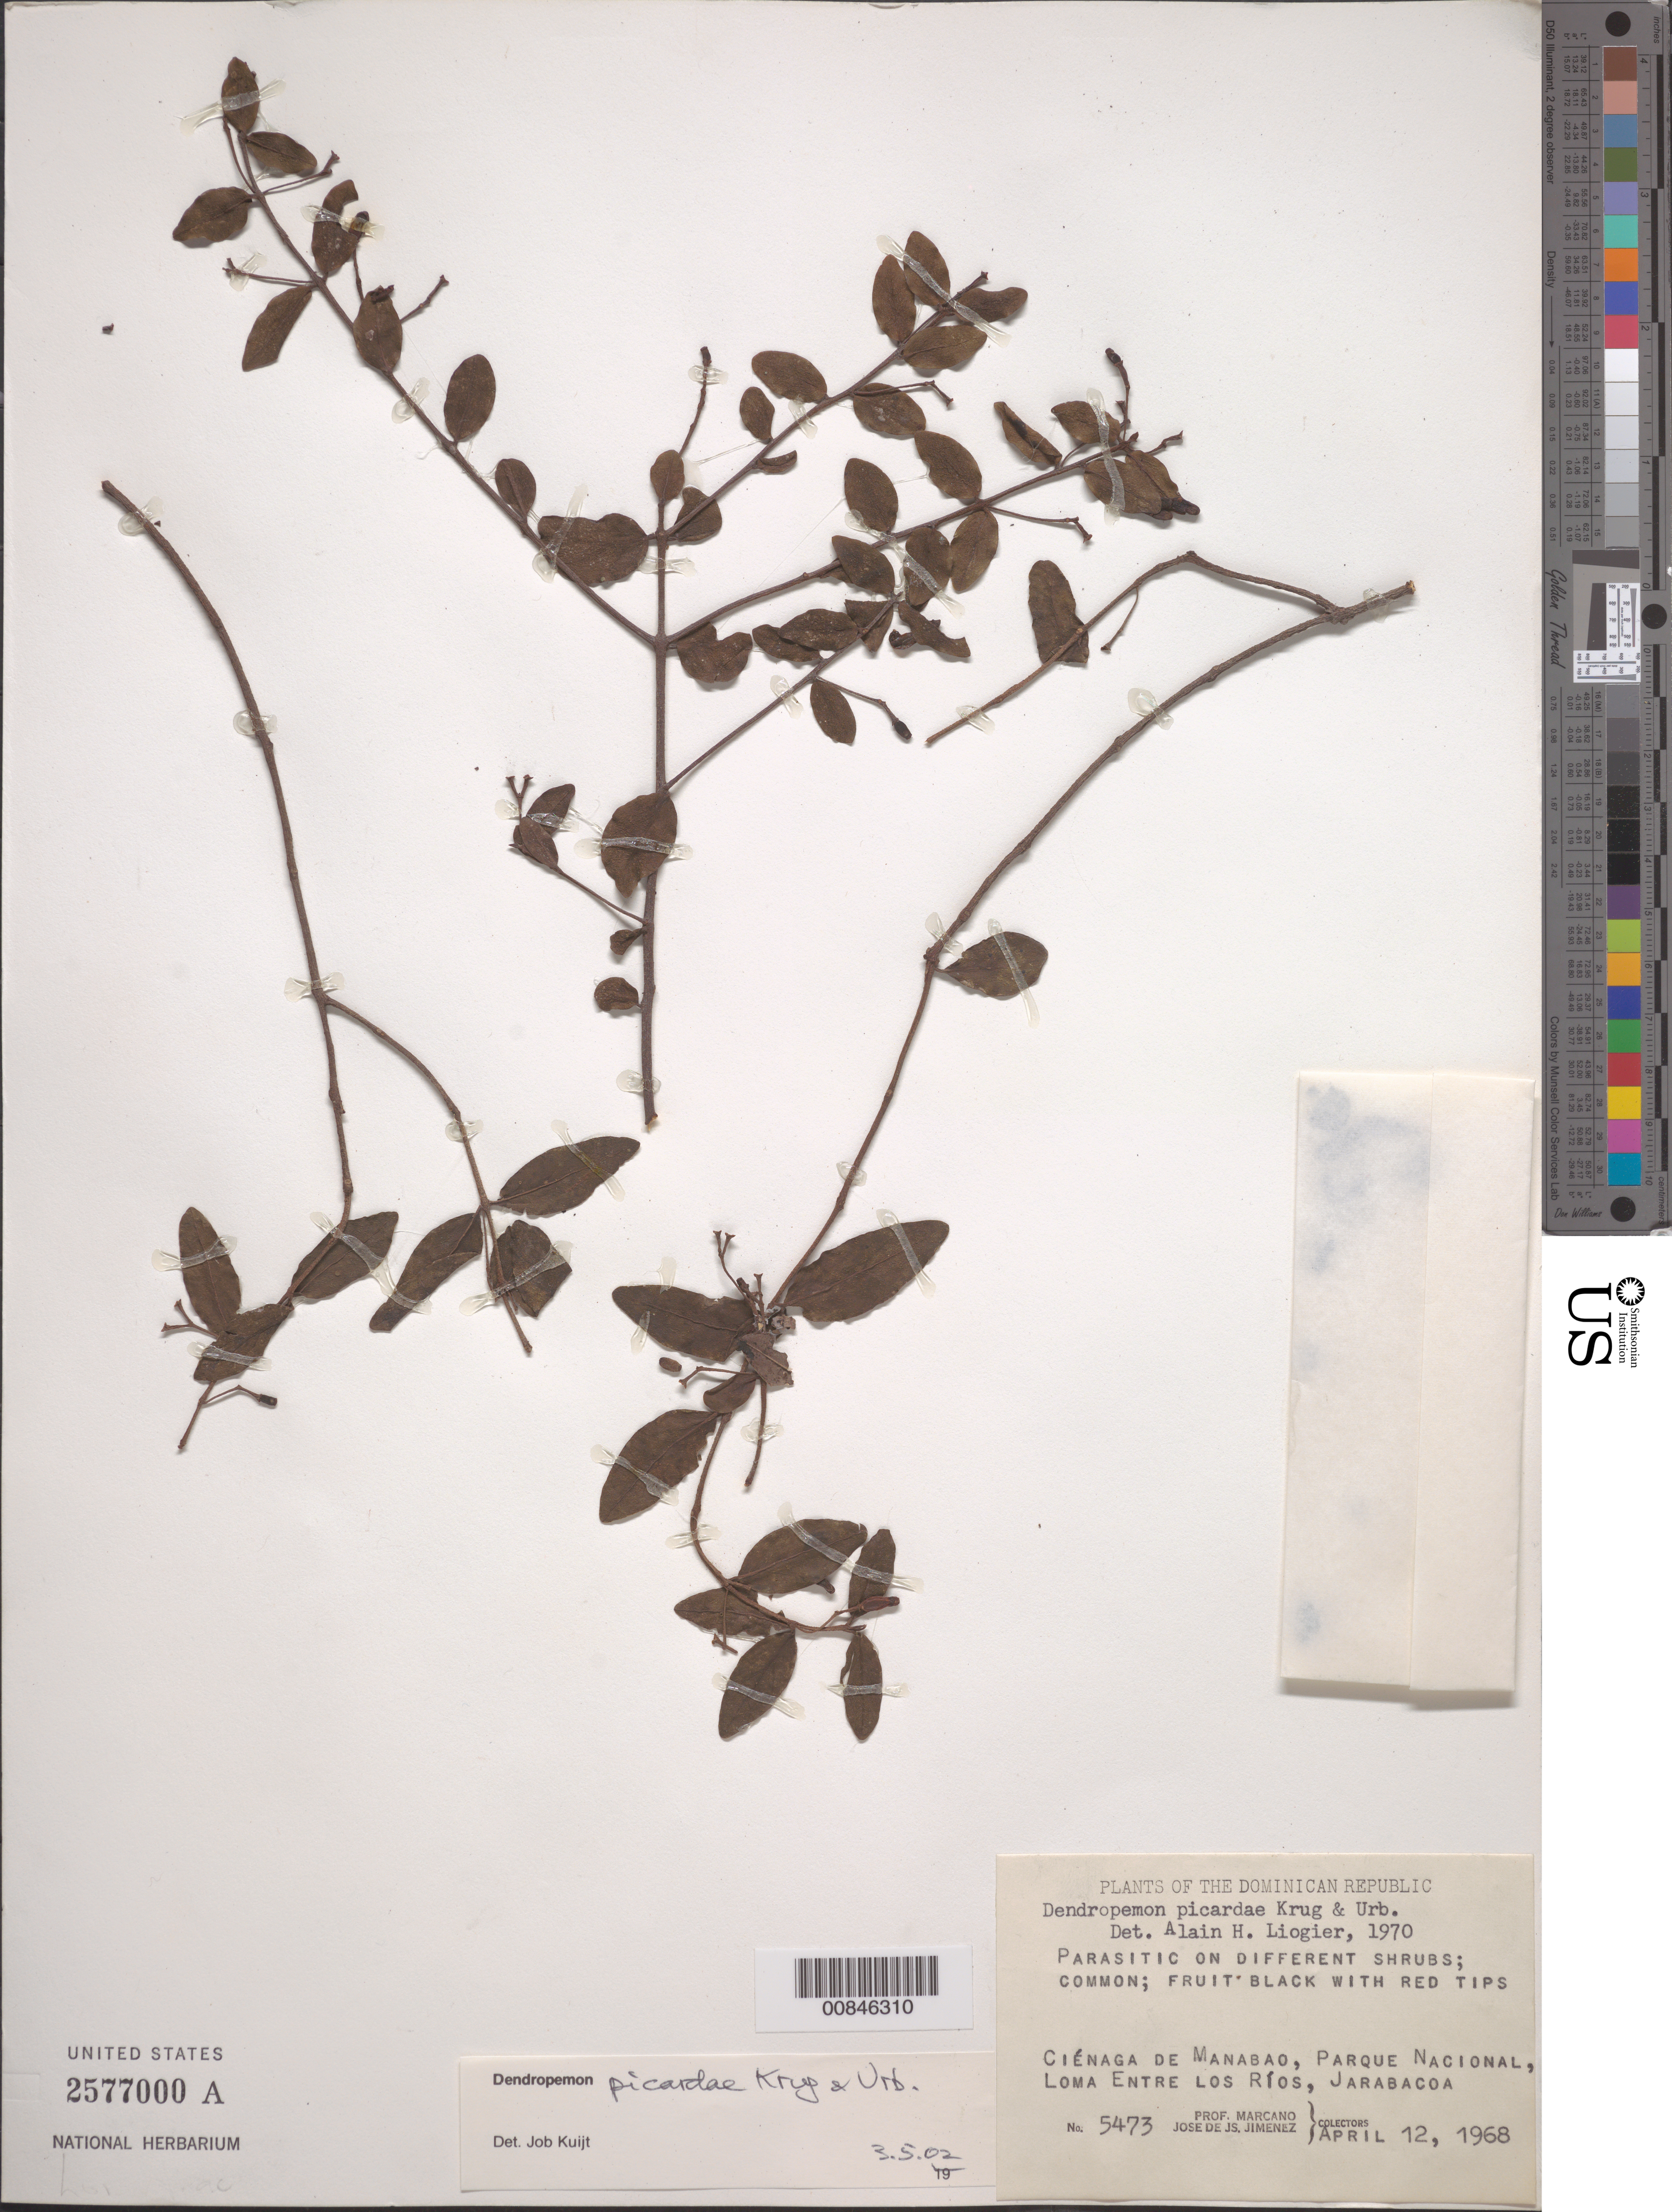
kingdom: Plantae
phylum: Tracheophyta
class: Magnoliopsida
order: Santalales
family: Loranthaceae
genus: Dendropemon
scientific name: Dendropemon picardae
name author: Krug & Urb.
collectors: E. J. Marcano F. & J. J. Jiménez Almonte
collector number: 5473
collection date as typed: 12 Apr 1968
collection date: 1968-04-12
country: Dominican Republic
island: Hispaniola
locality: Ciénaga de Manabao, Parque Nacional, Loma Entre Los Ríos, Jarabacoa.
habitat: On different shrubs.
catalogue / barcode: US 2577000A